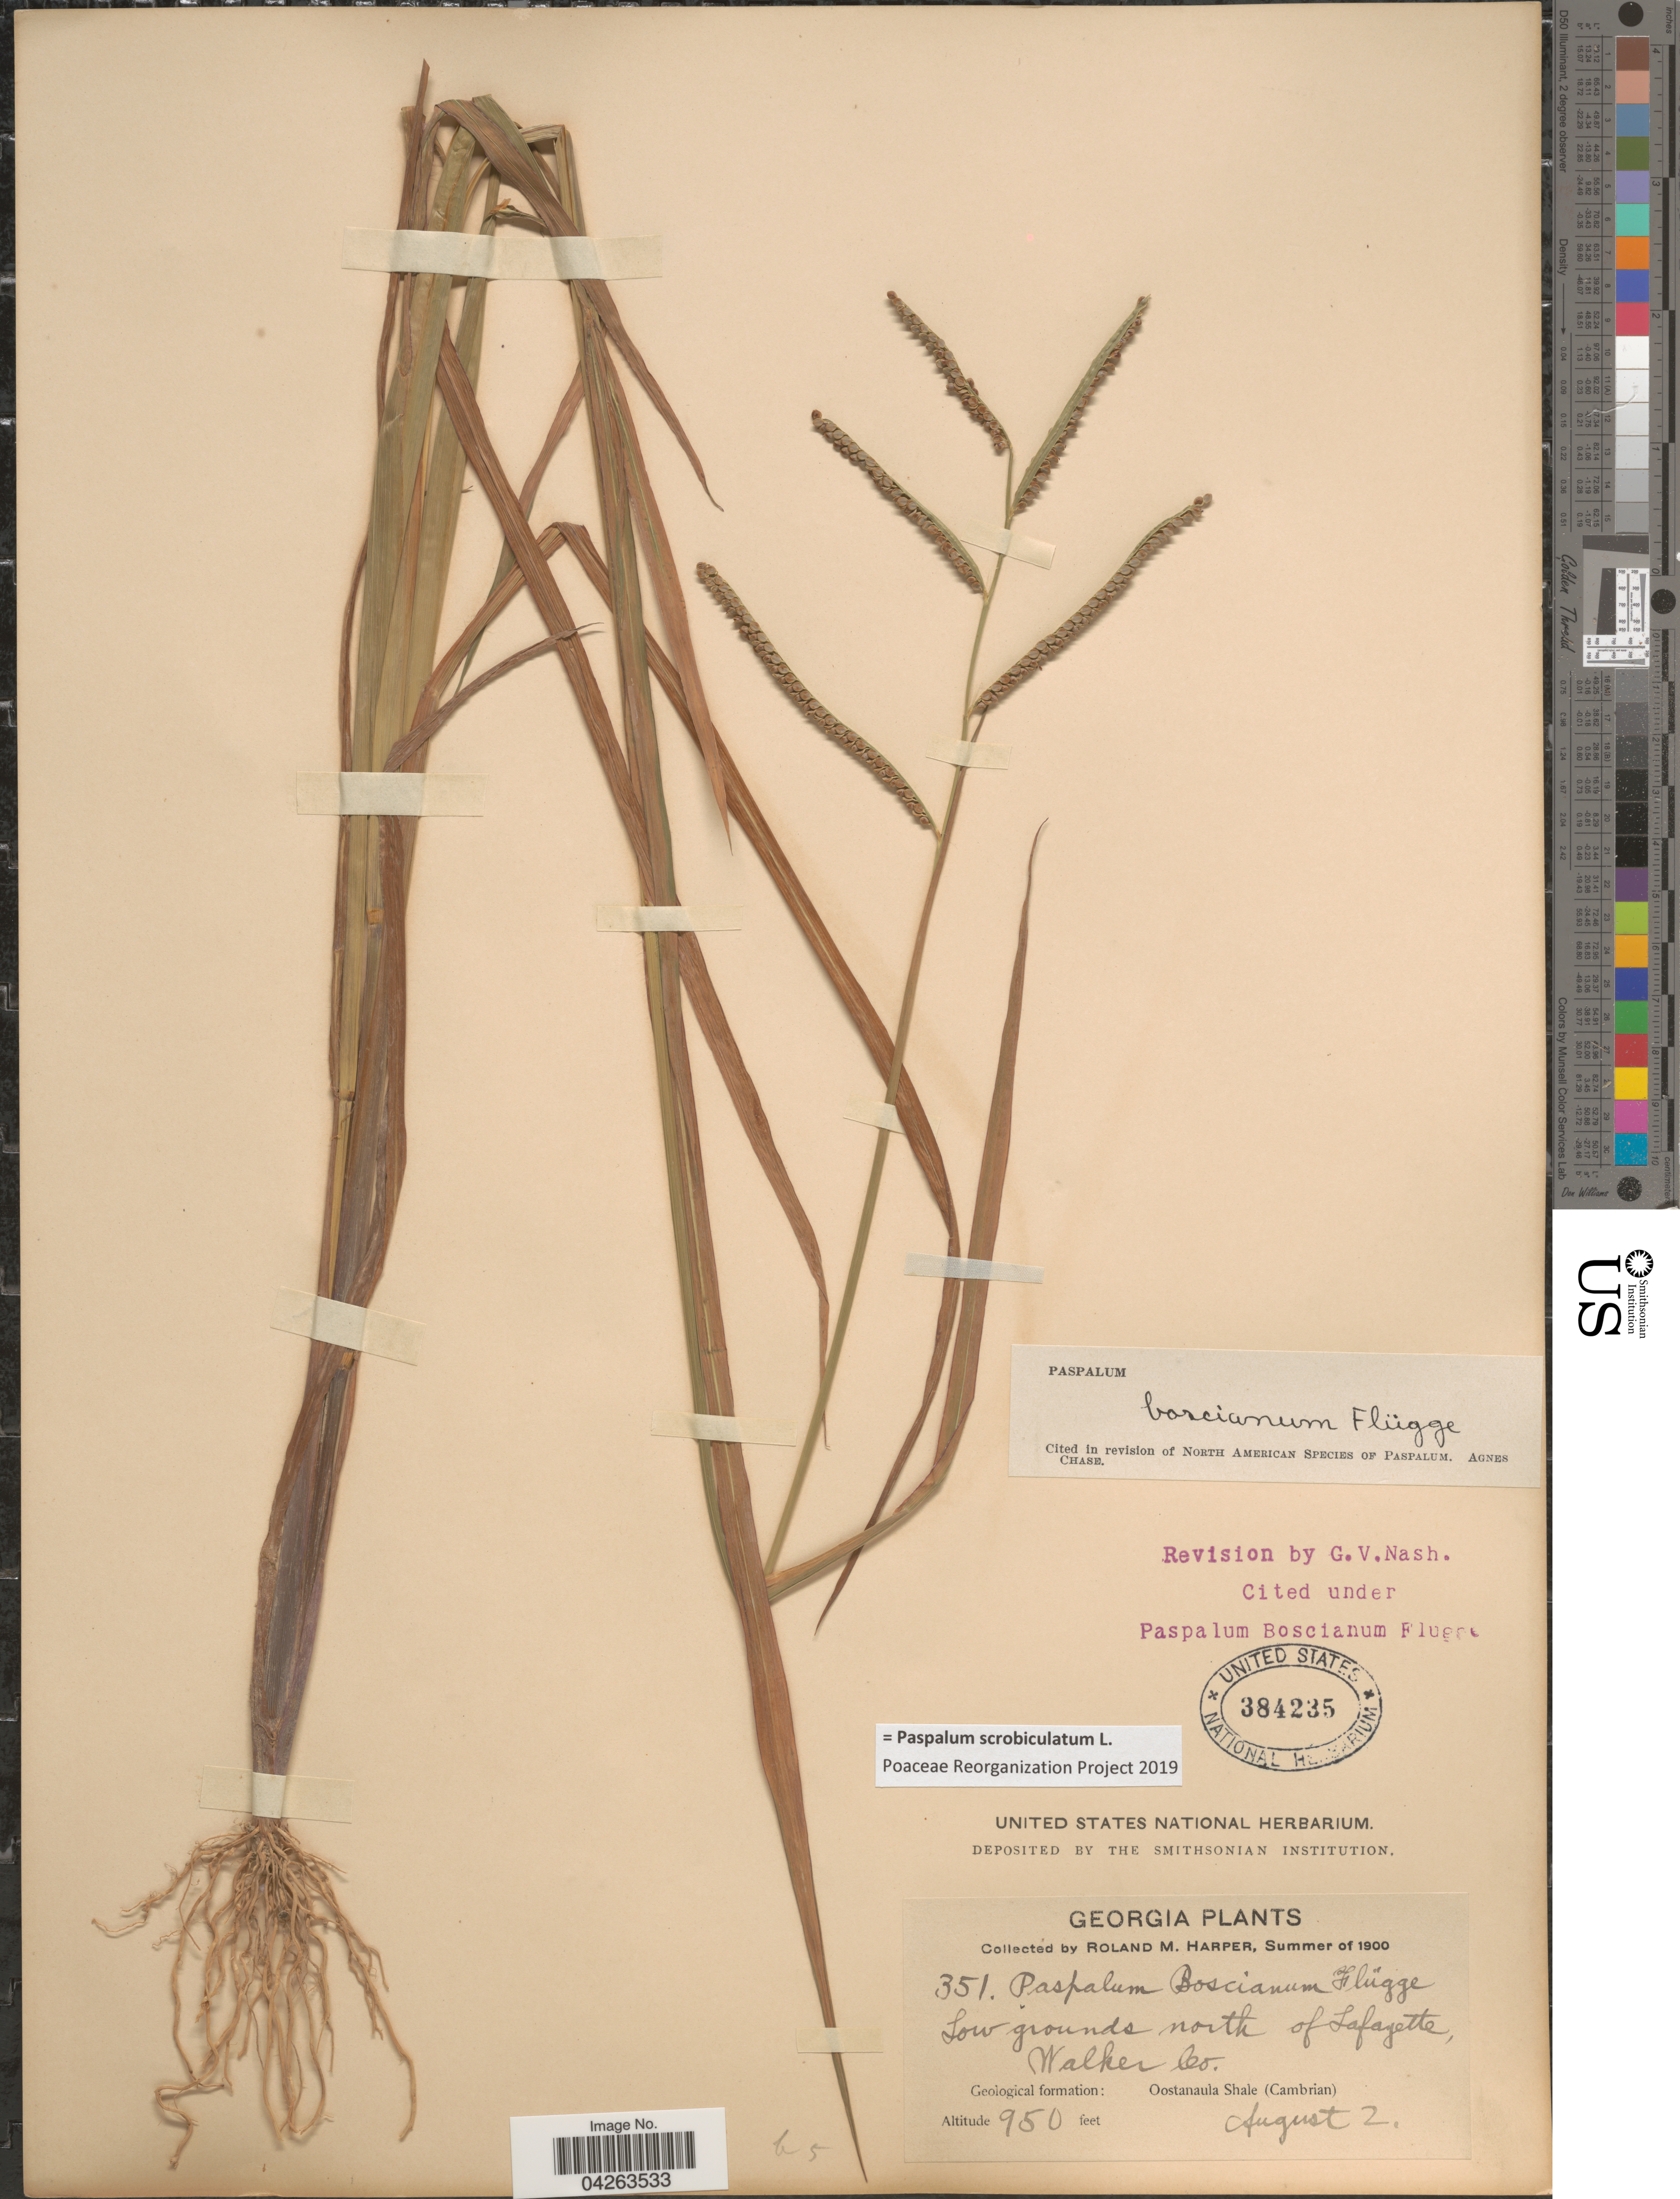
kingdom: Plantae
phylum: Tracheophyta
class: Liliopsida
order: Poales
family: Poaceae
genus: Paspalum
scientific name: Paspalum scrobiculatum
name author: L.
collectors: R. M. Harper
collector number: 351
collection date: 1900-08-02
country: United States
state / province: Georgia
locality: Low grounds north of Lafayette, Walker Co. Geological formation: Oostanaula Shale (Cambrian).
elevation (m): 290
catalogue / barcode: US 384235